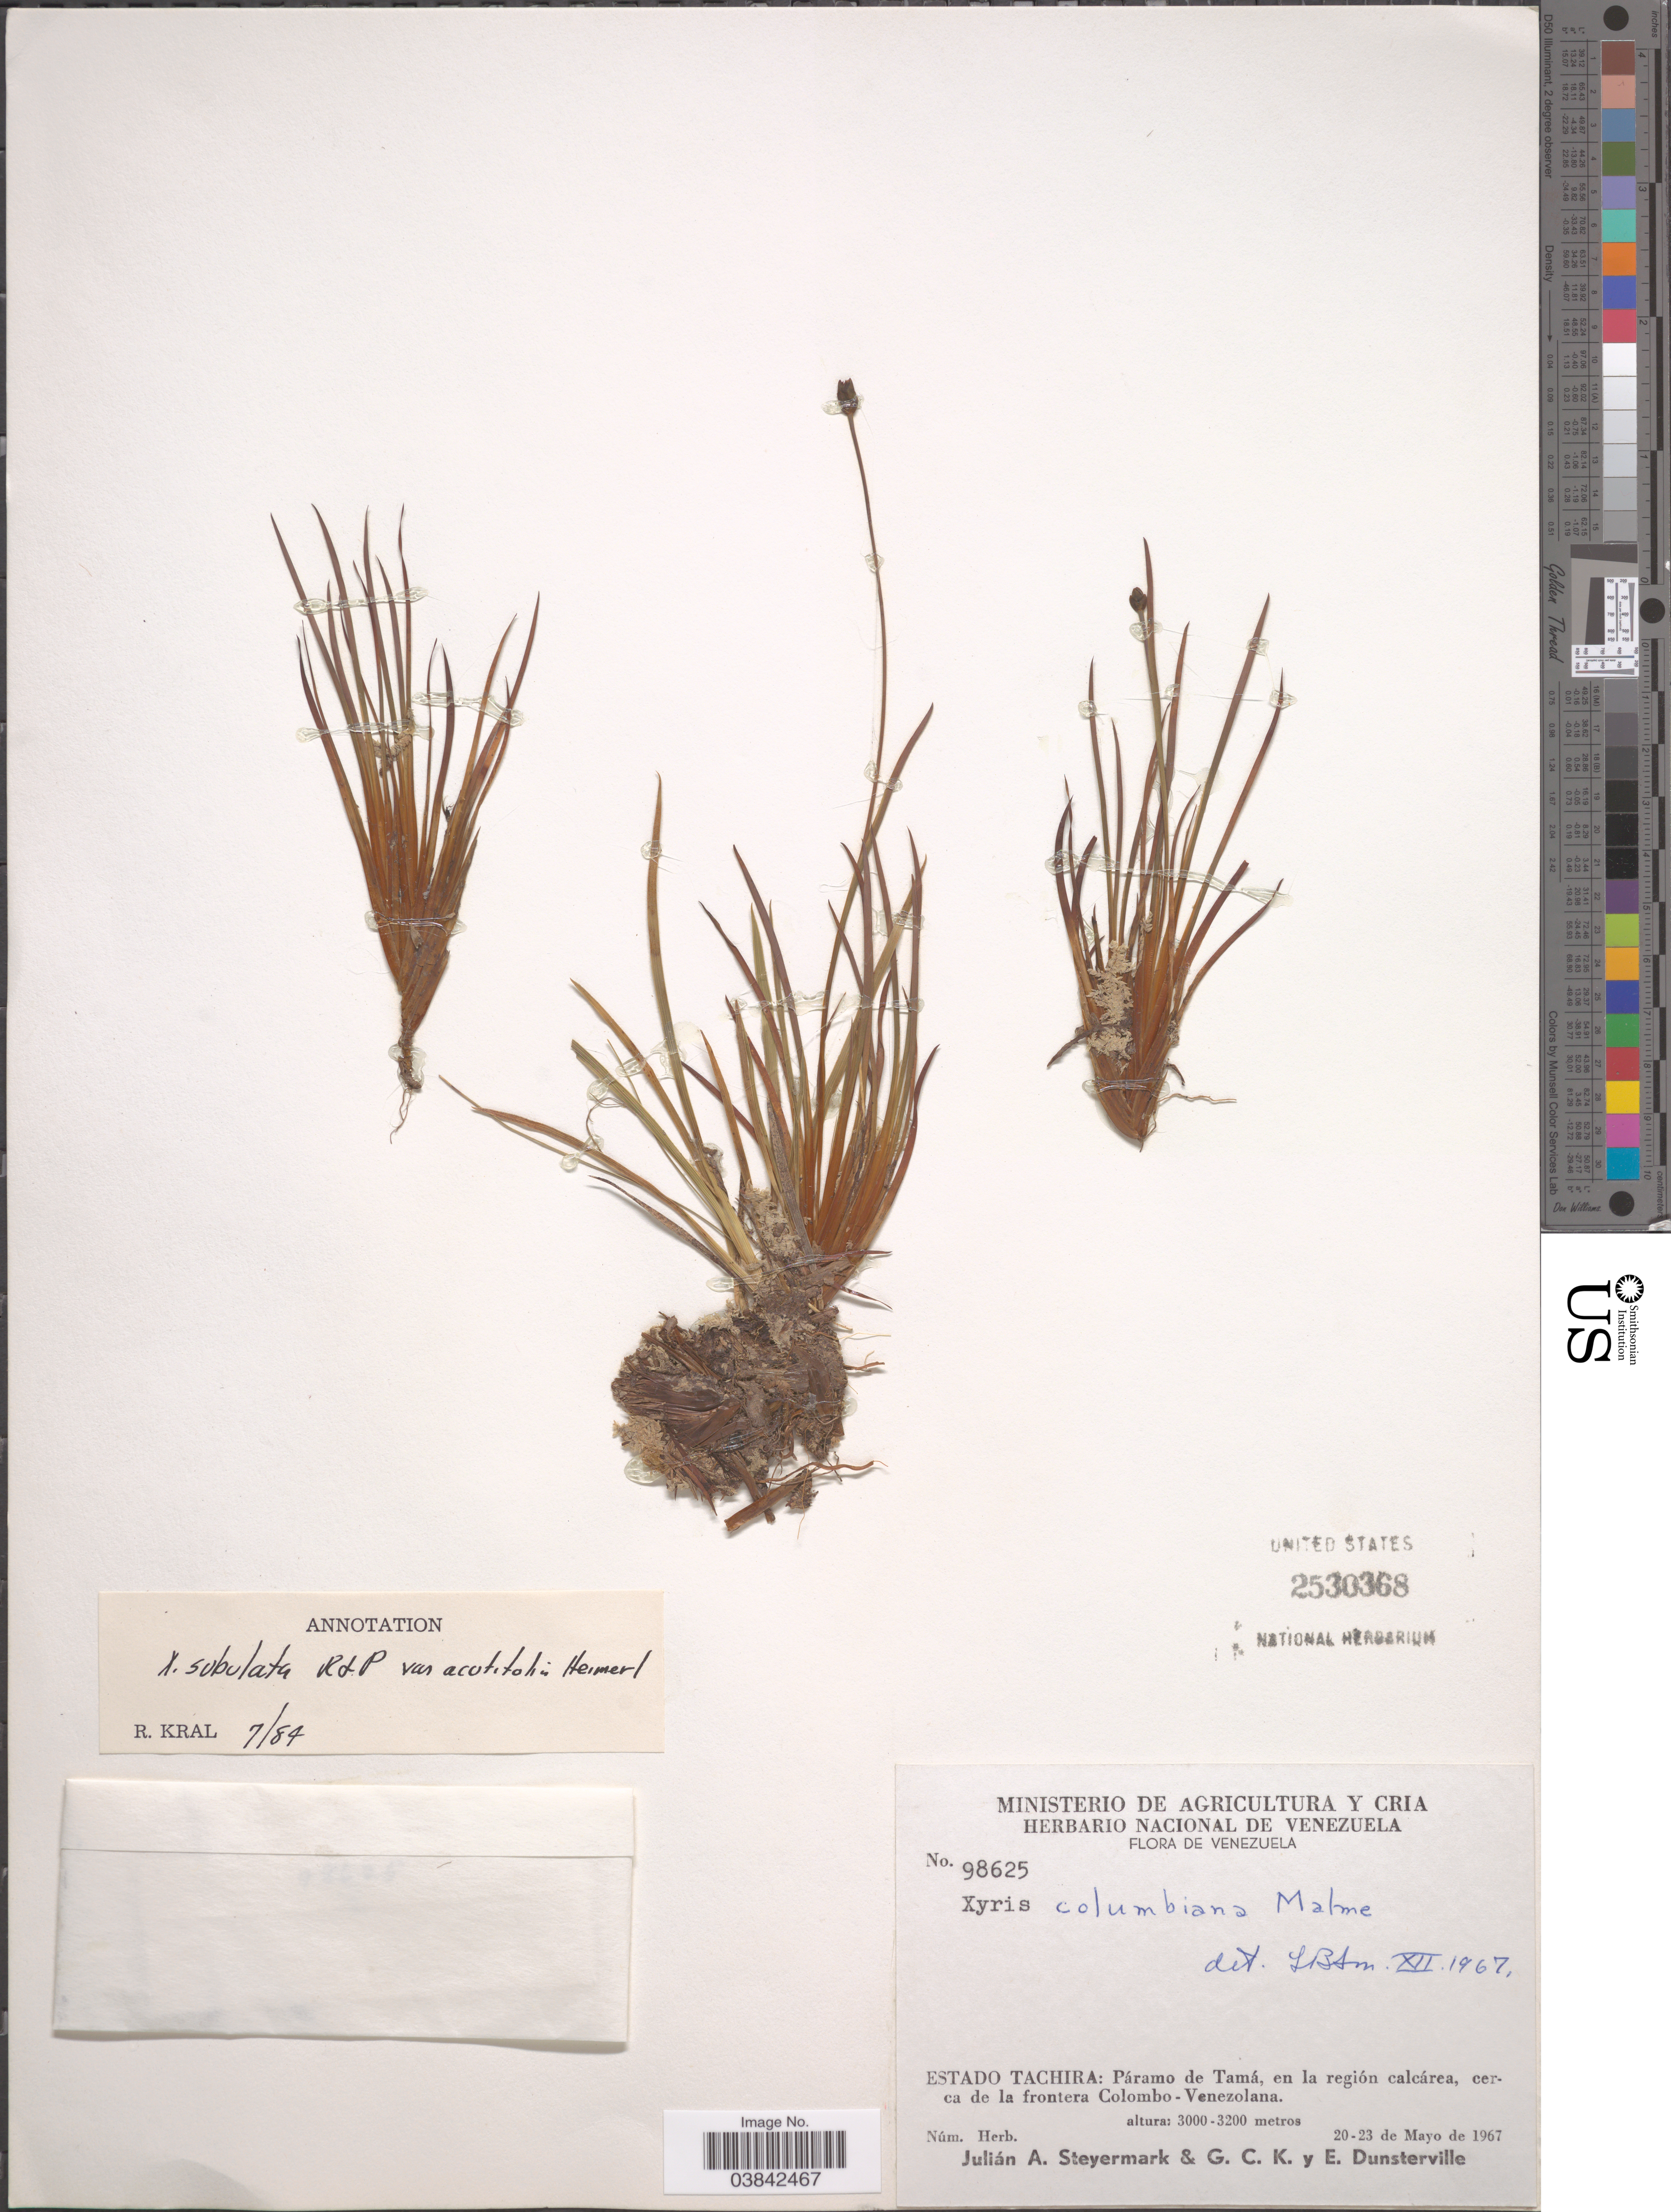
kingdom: Plantae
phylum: Tracheophyta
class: Liliopsida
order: Poales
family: Xyridaceae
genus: Xyris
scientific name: Xyris subulata var. acutifolia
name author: Ruiz & Pav.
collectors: J. Steyermark, G. C. K. Dunsterville & E. Dunsterville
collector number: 98625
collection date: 1967-05-20/1967-05-23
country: Venezuela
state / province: Tachira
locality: Estado Tachira: Páramo de Tamá, en la región calcárea, cerca de la frontera Colombo-Venezolana.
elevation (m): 3000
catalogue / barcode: US 2530368